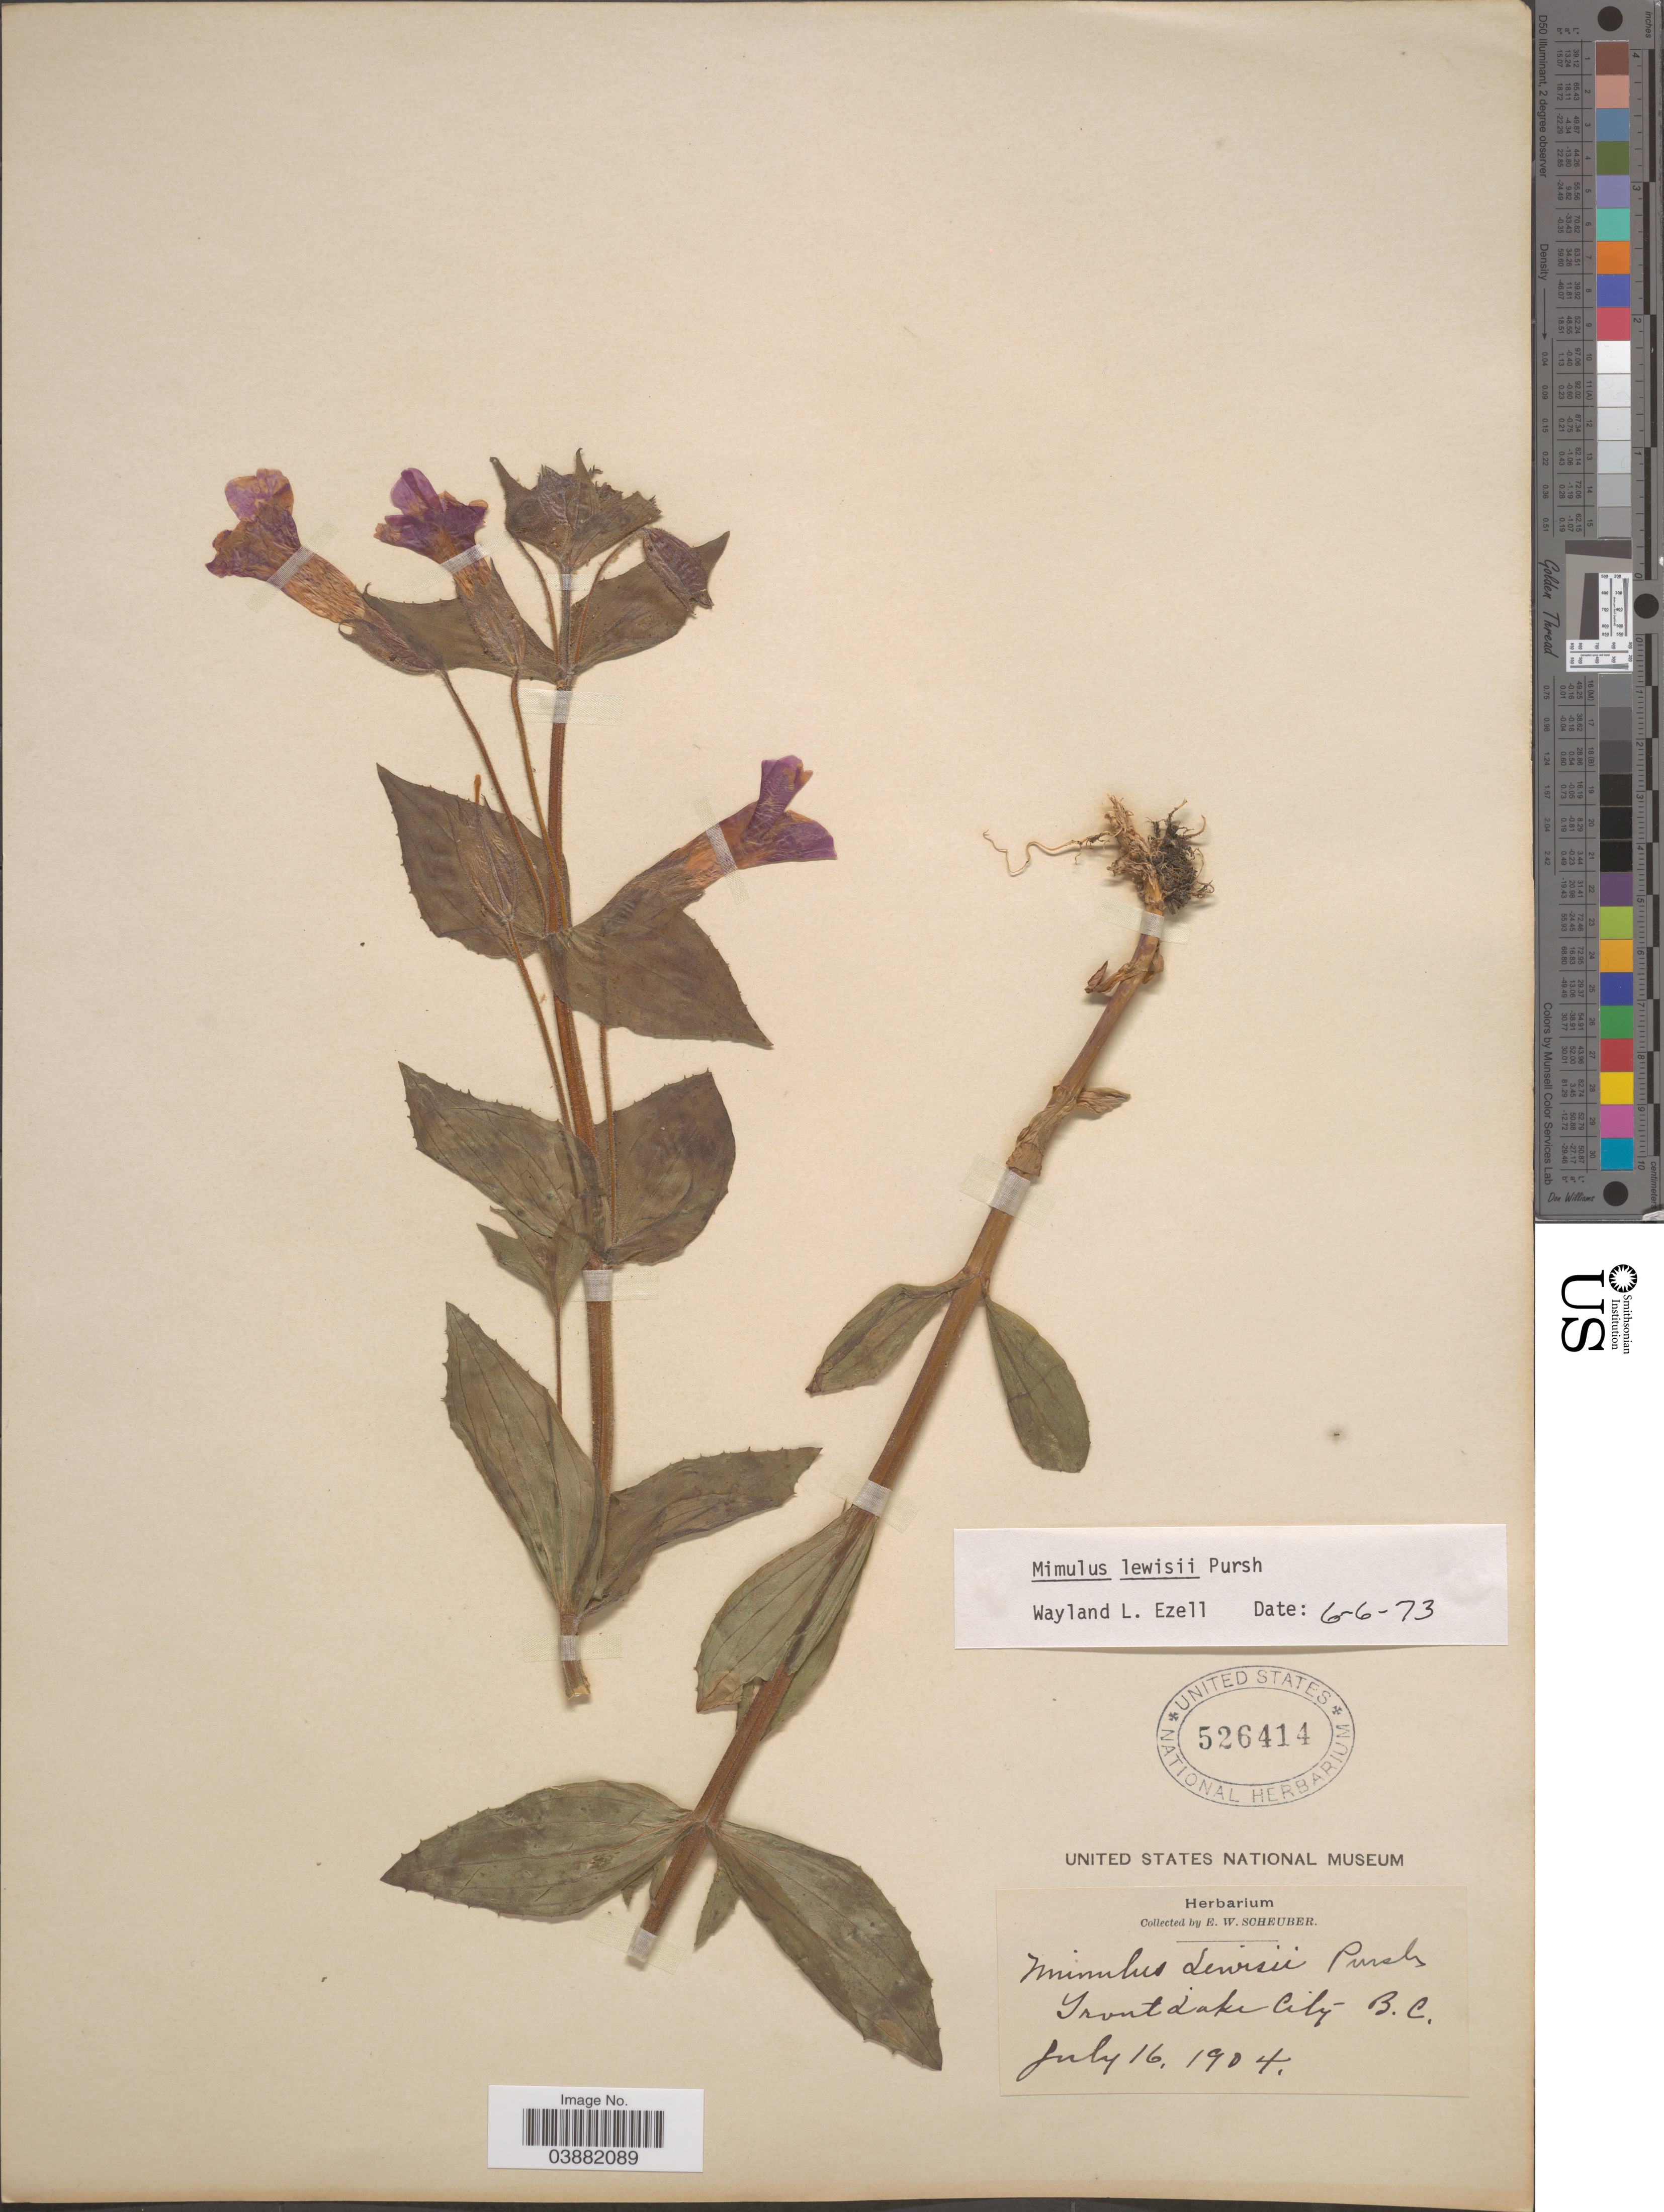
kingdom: Plantae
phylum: Tracheophyta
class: Magnoliopsida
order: Lamiales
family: Phrymaceae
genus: Mimulus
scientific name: Mimulus lewisii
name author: Pursh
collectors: E. Scheuber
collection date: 1904-07-16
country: Canada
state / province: British Columbia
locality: Trout Lake City.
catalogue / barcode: US 526414